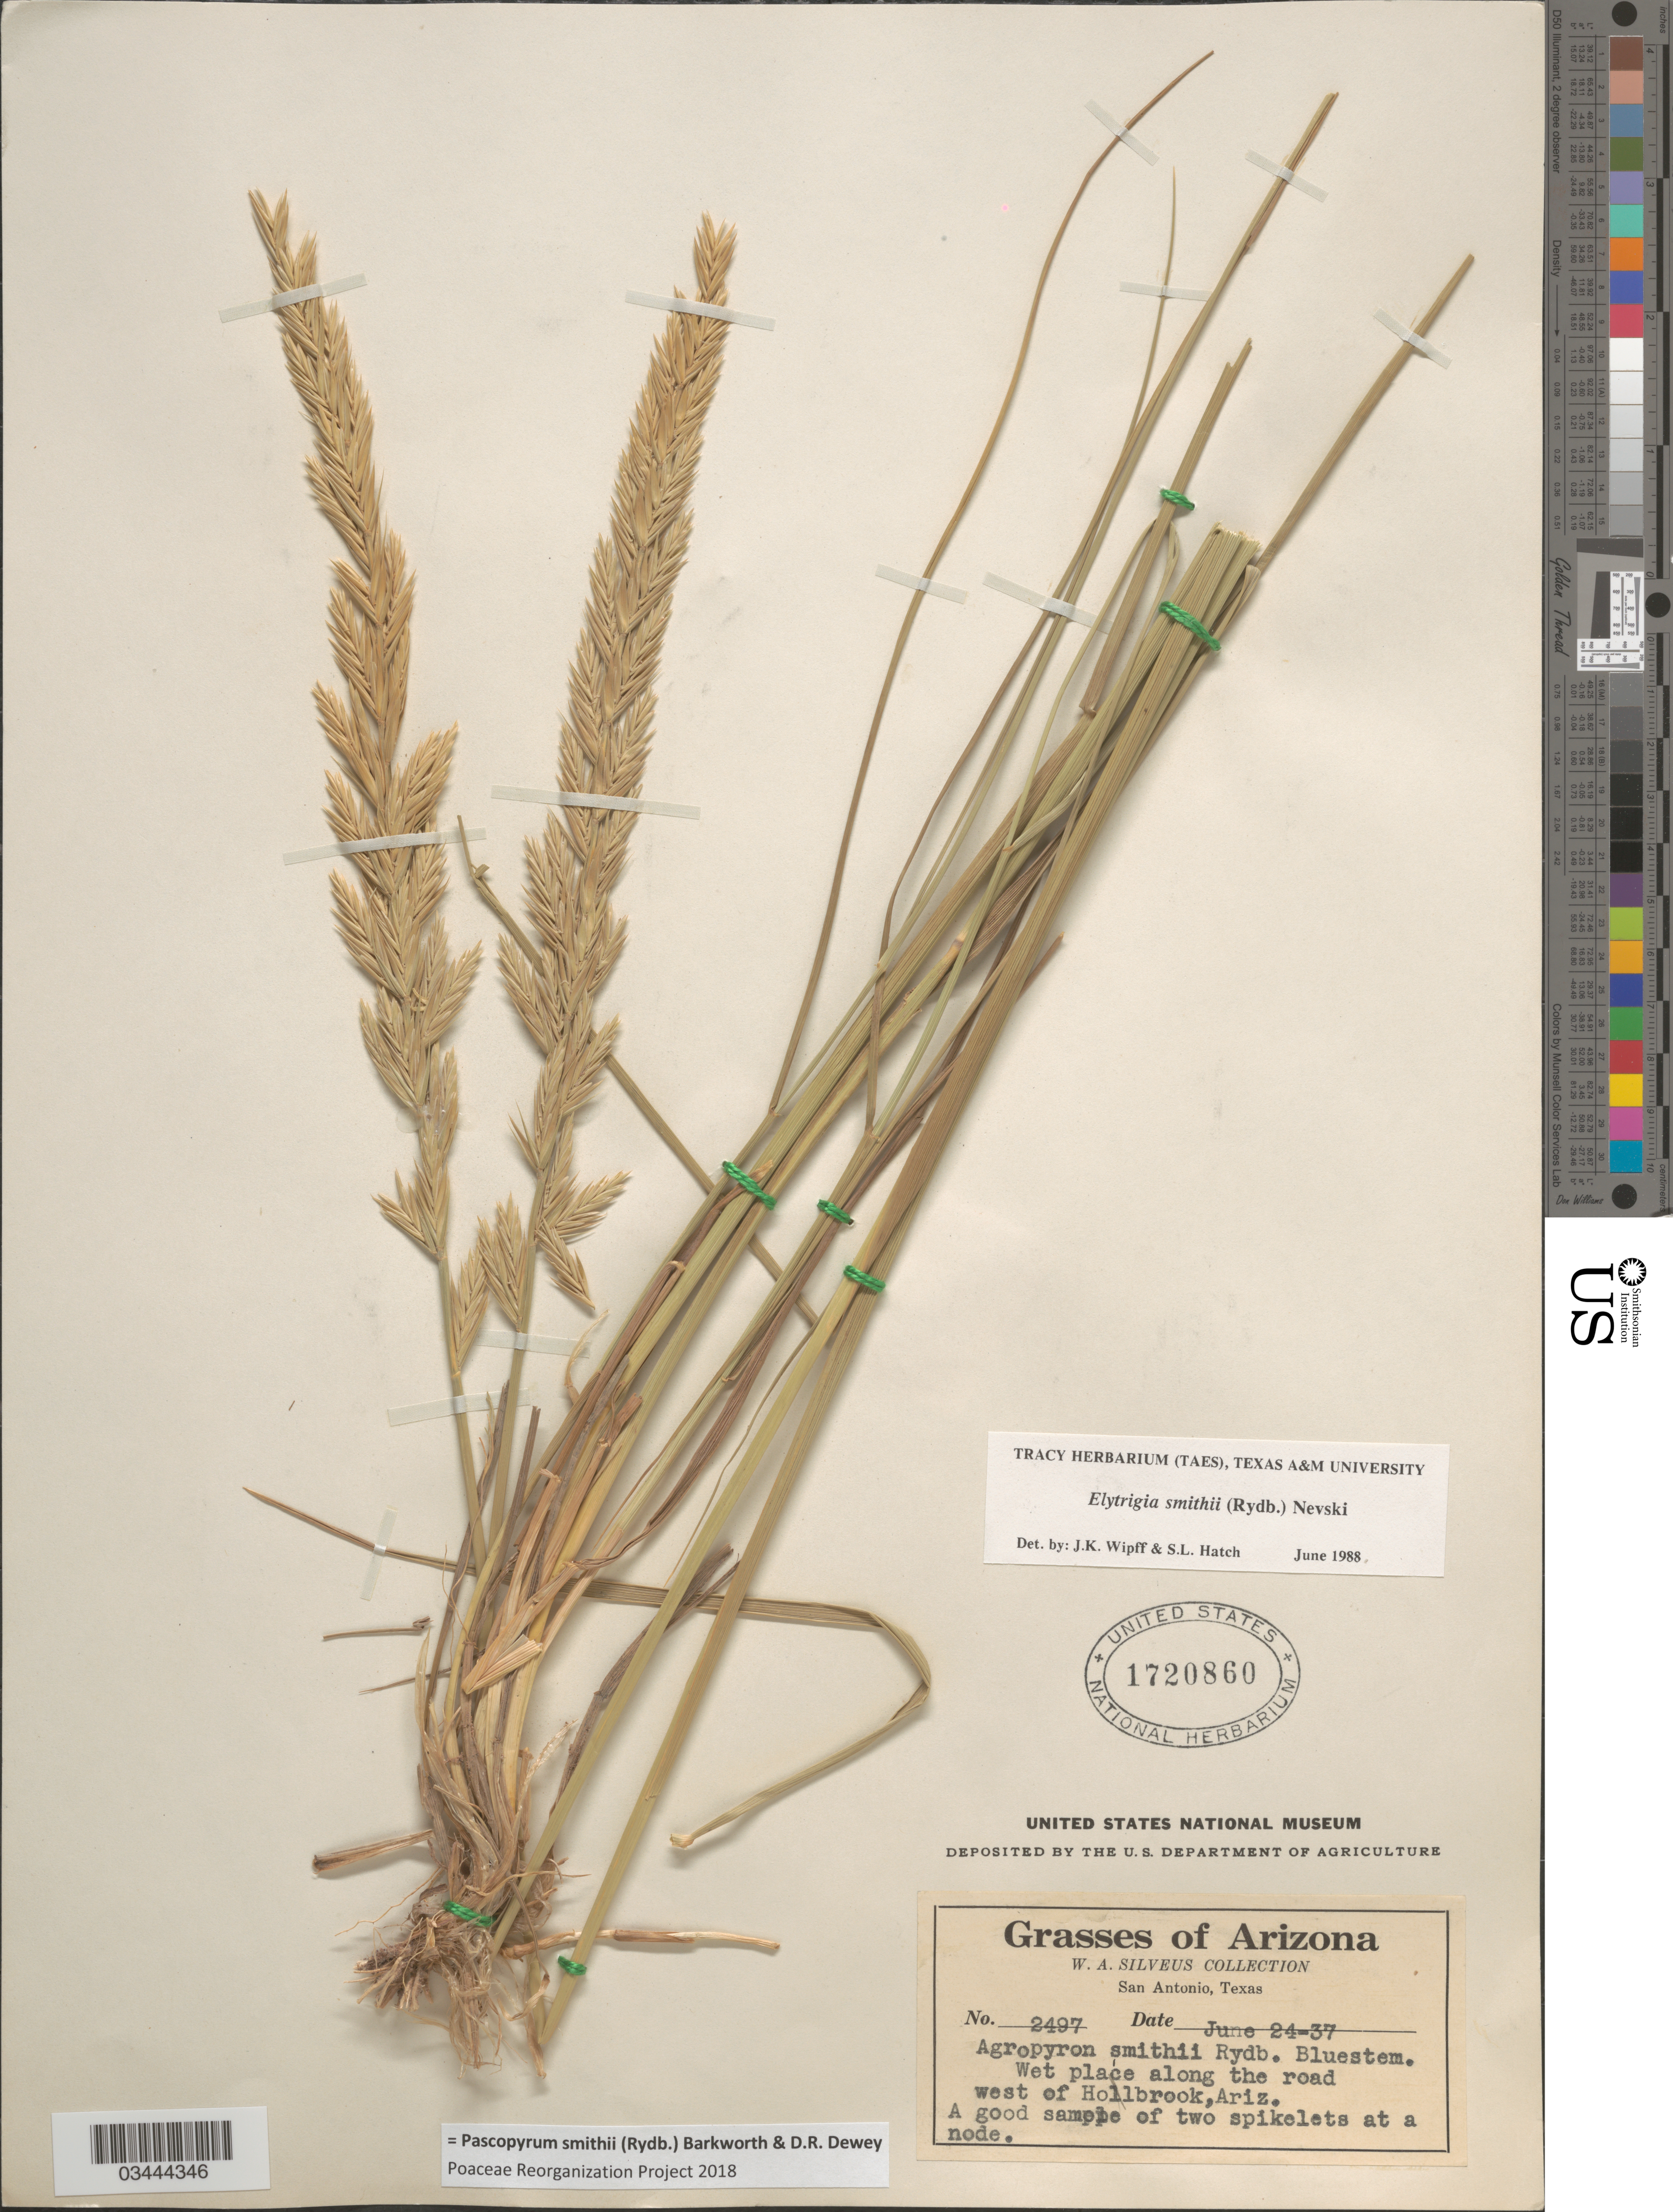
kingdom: Plantae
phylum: Tracheophyta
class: Liliopsida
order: Poales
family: Poaceae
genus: Pascopyrum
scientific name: Pascopyrum smithii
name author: (Rydb.) Barkworth & Dewey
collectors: W. Silveus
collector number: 2497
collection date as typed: Transcribed d/m/y: 24/6/37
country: United States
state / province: Arizona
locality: Wet place along the road west of Holbrook.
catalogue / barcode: US 1720860